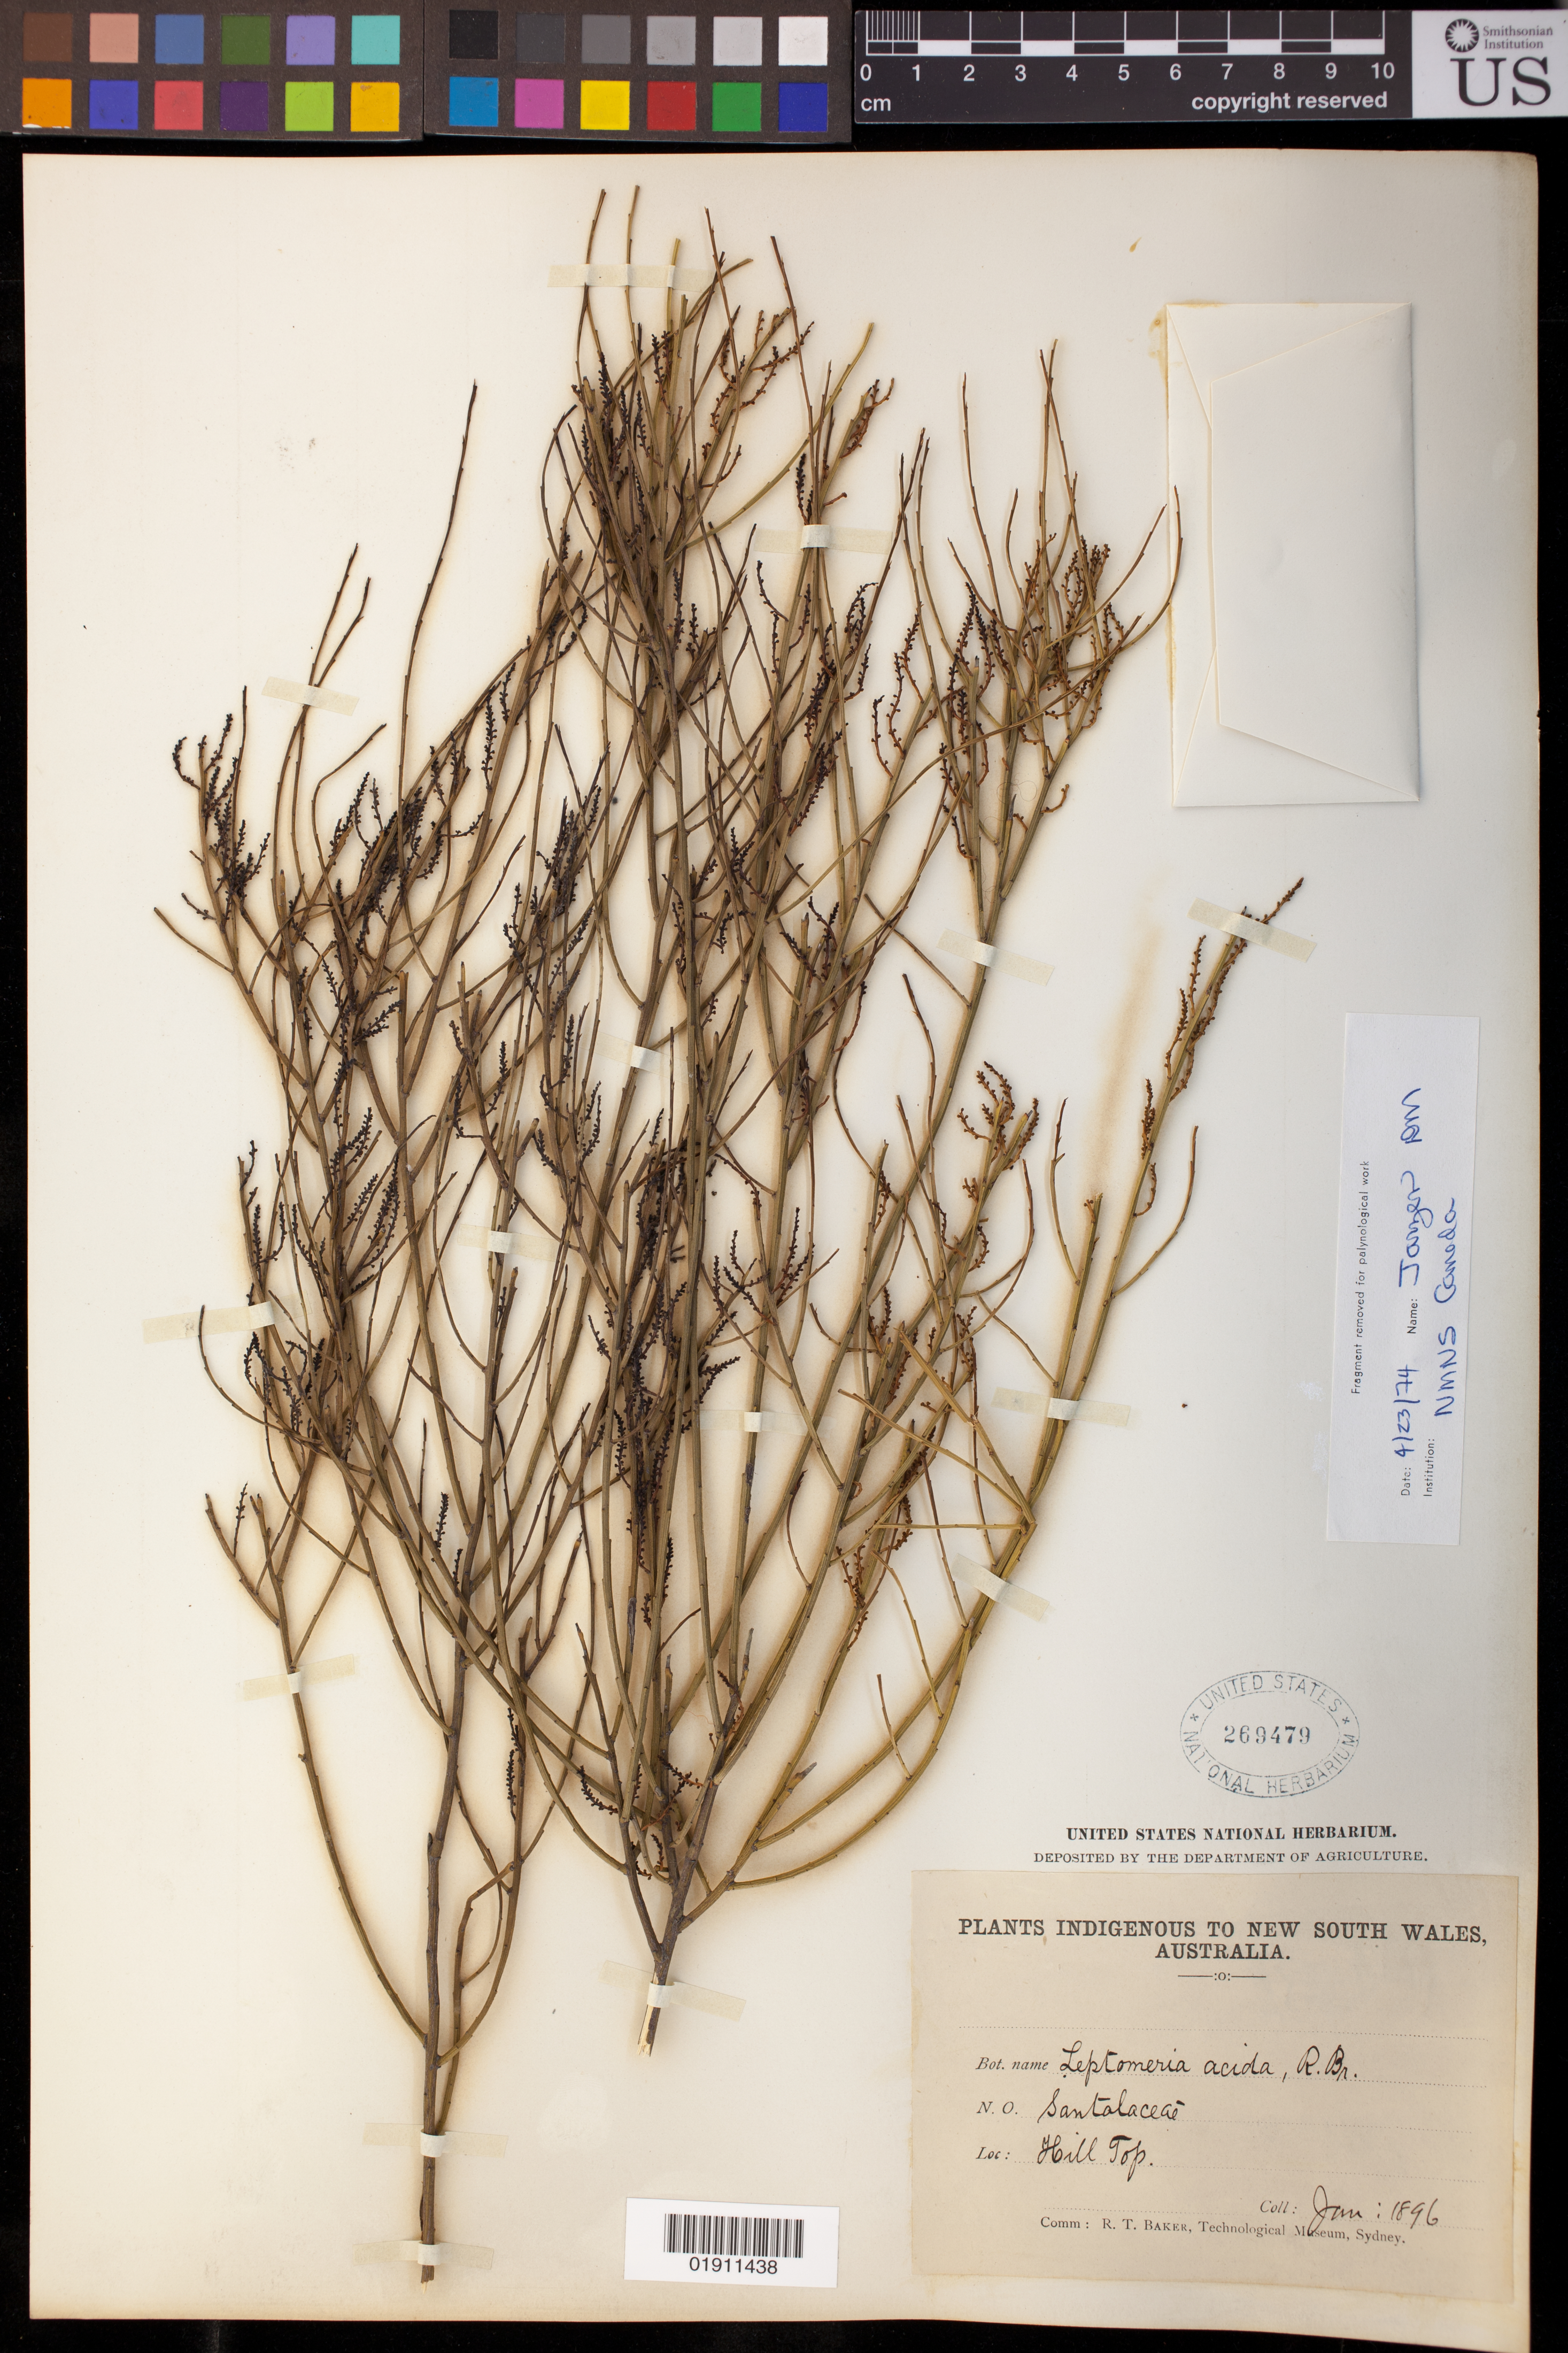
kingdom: Plantae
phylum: Tracheophyta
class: Magnoliopsida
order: Santalales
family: Amphorogynaceae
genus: Leptomeria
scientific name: Leptomeria acida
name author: R. Br.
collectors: R. T. Baker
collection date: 1896-01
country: Australia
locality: Hill Top, Wingecarribee Shire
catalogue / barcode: US 269479